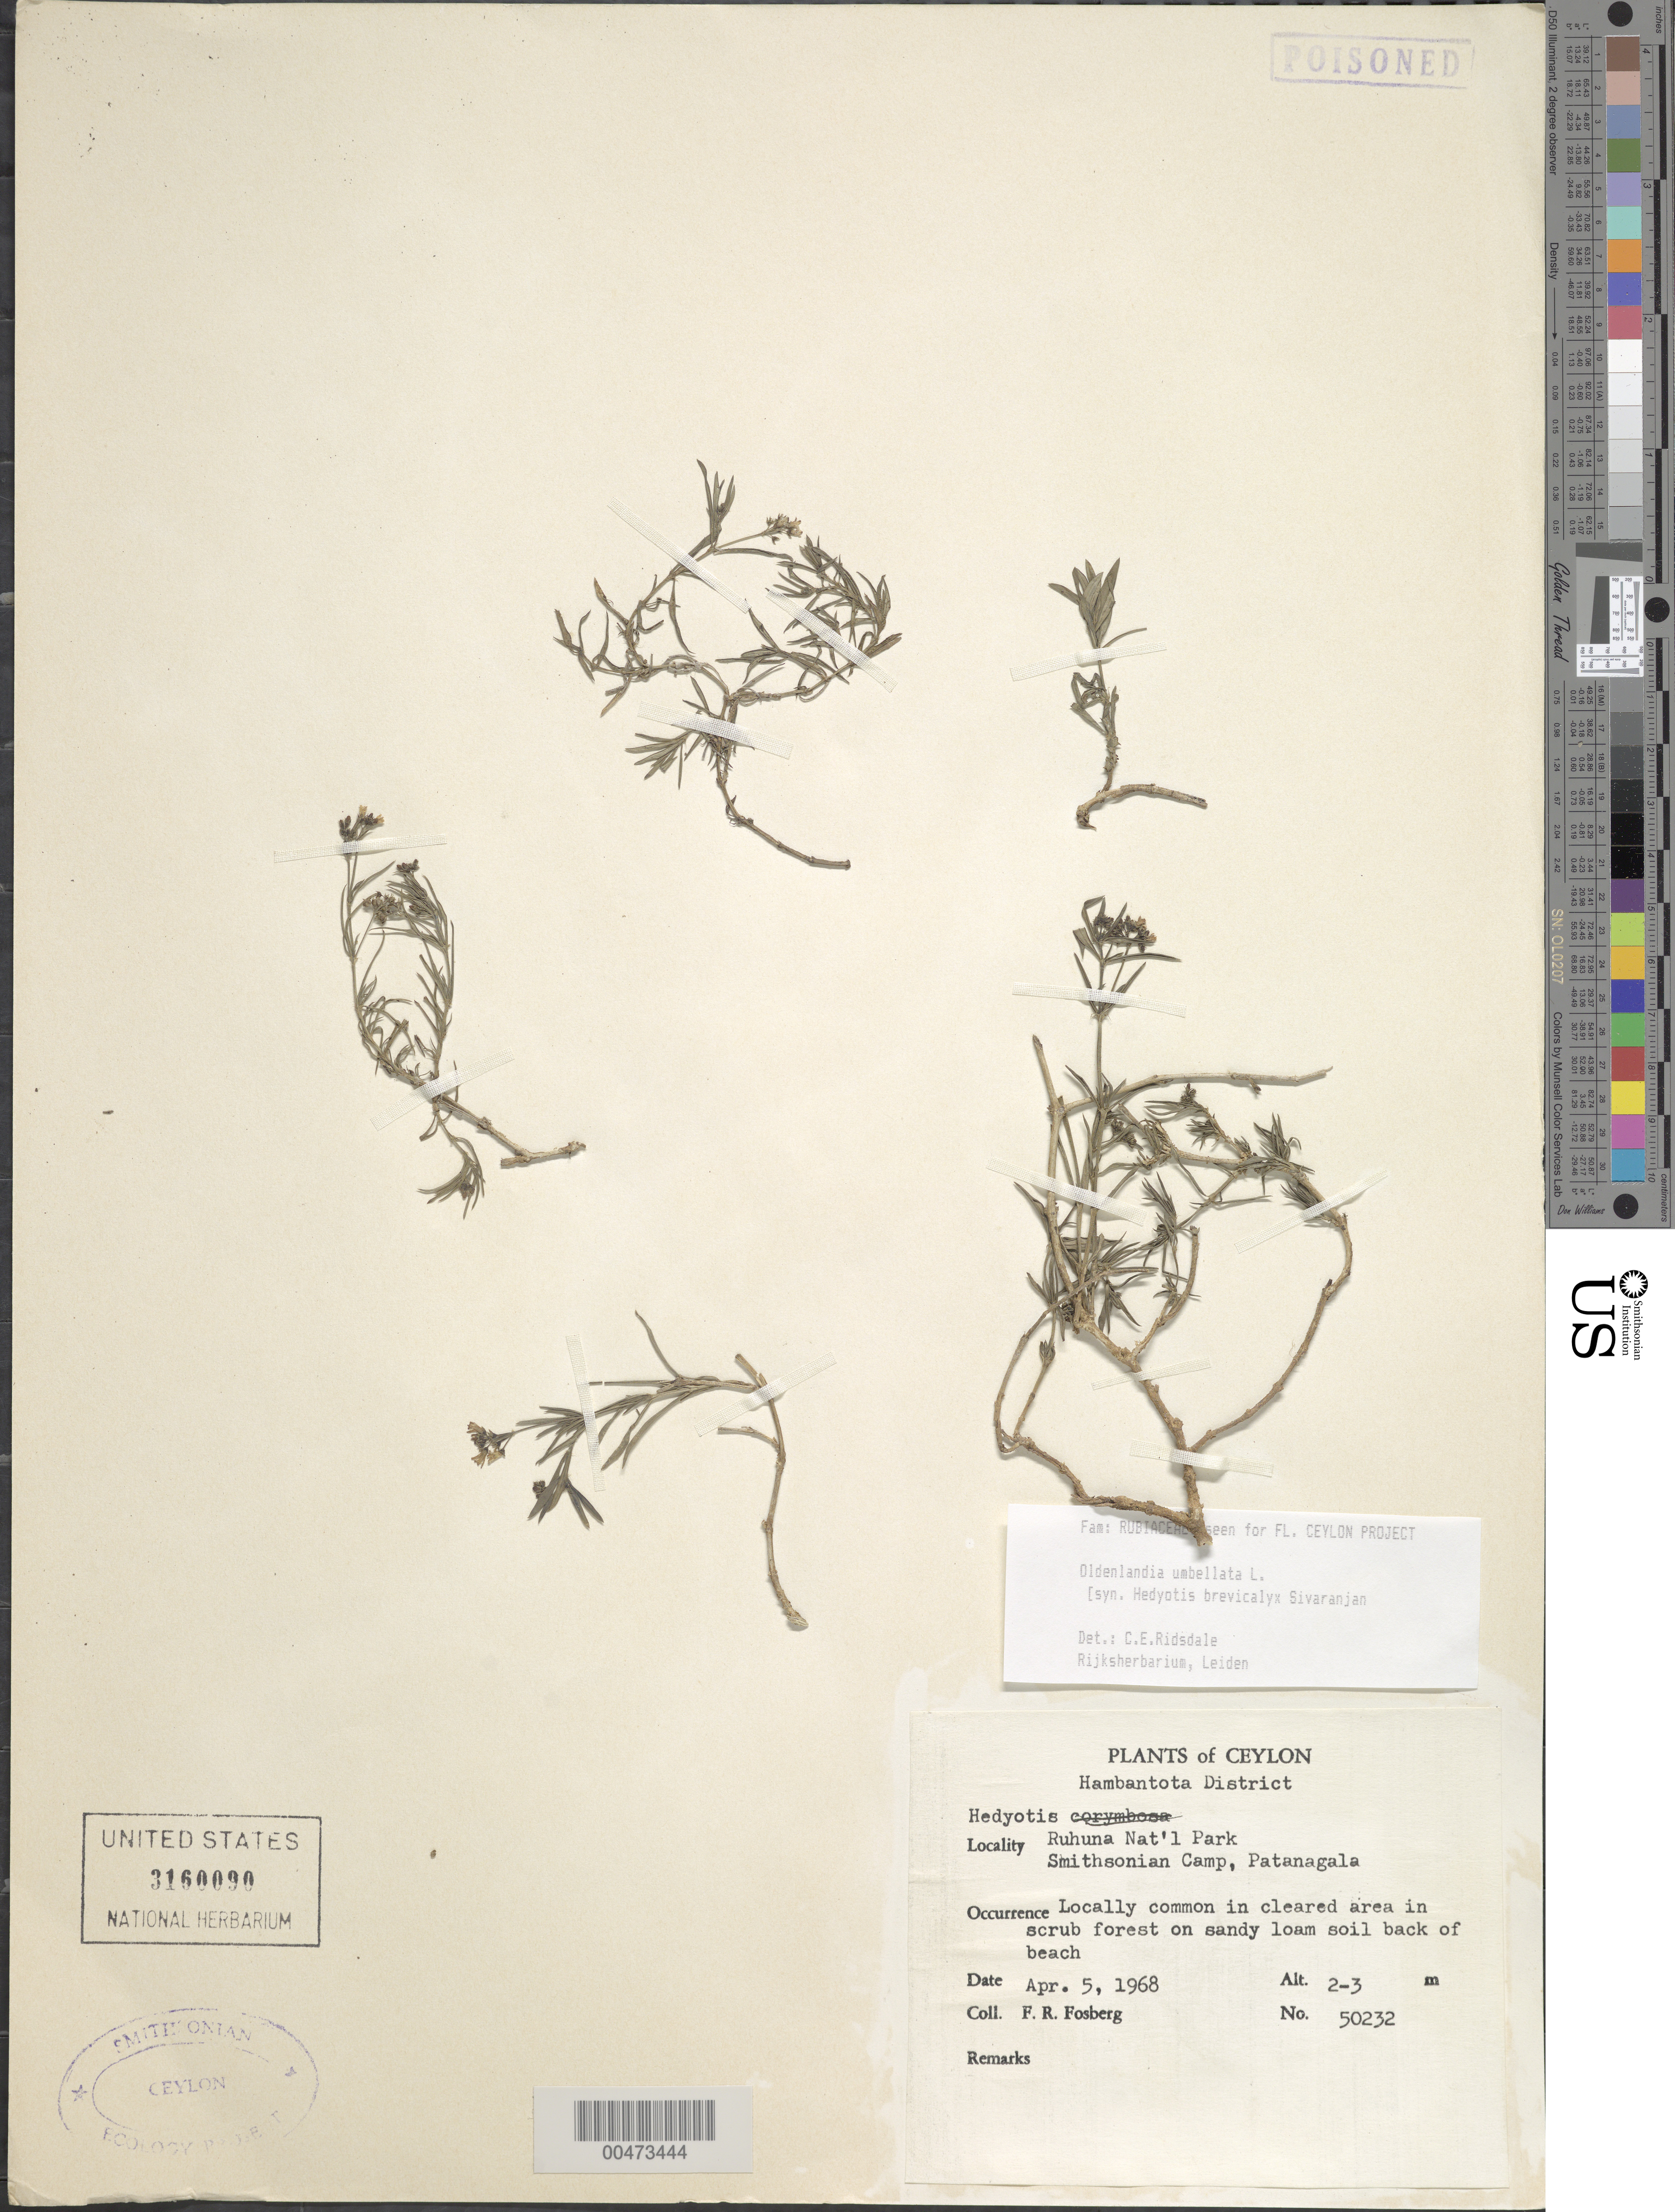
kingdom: Plantae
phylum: Tracheophyta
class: Magnoliopsida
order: Gentianales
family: Rubiaceae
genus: Oldenlandia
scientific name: Oldenlandia umbellata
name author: L.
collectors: F. R. Fosberg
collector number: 50232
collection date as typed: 05 Apr 1968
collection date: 1968-04-05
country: Sri Lanka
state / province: Southern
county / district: Hambantota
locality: Ruhuna Natl. Park, Smithsonian Camp, Patanagala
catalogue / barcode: US 3160090